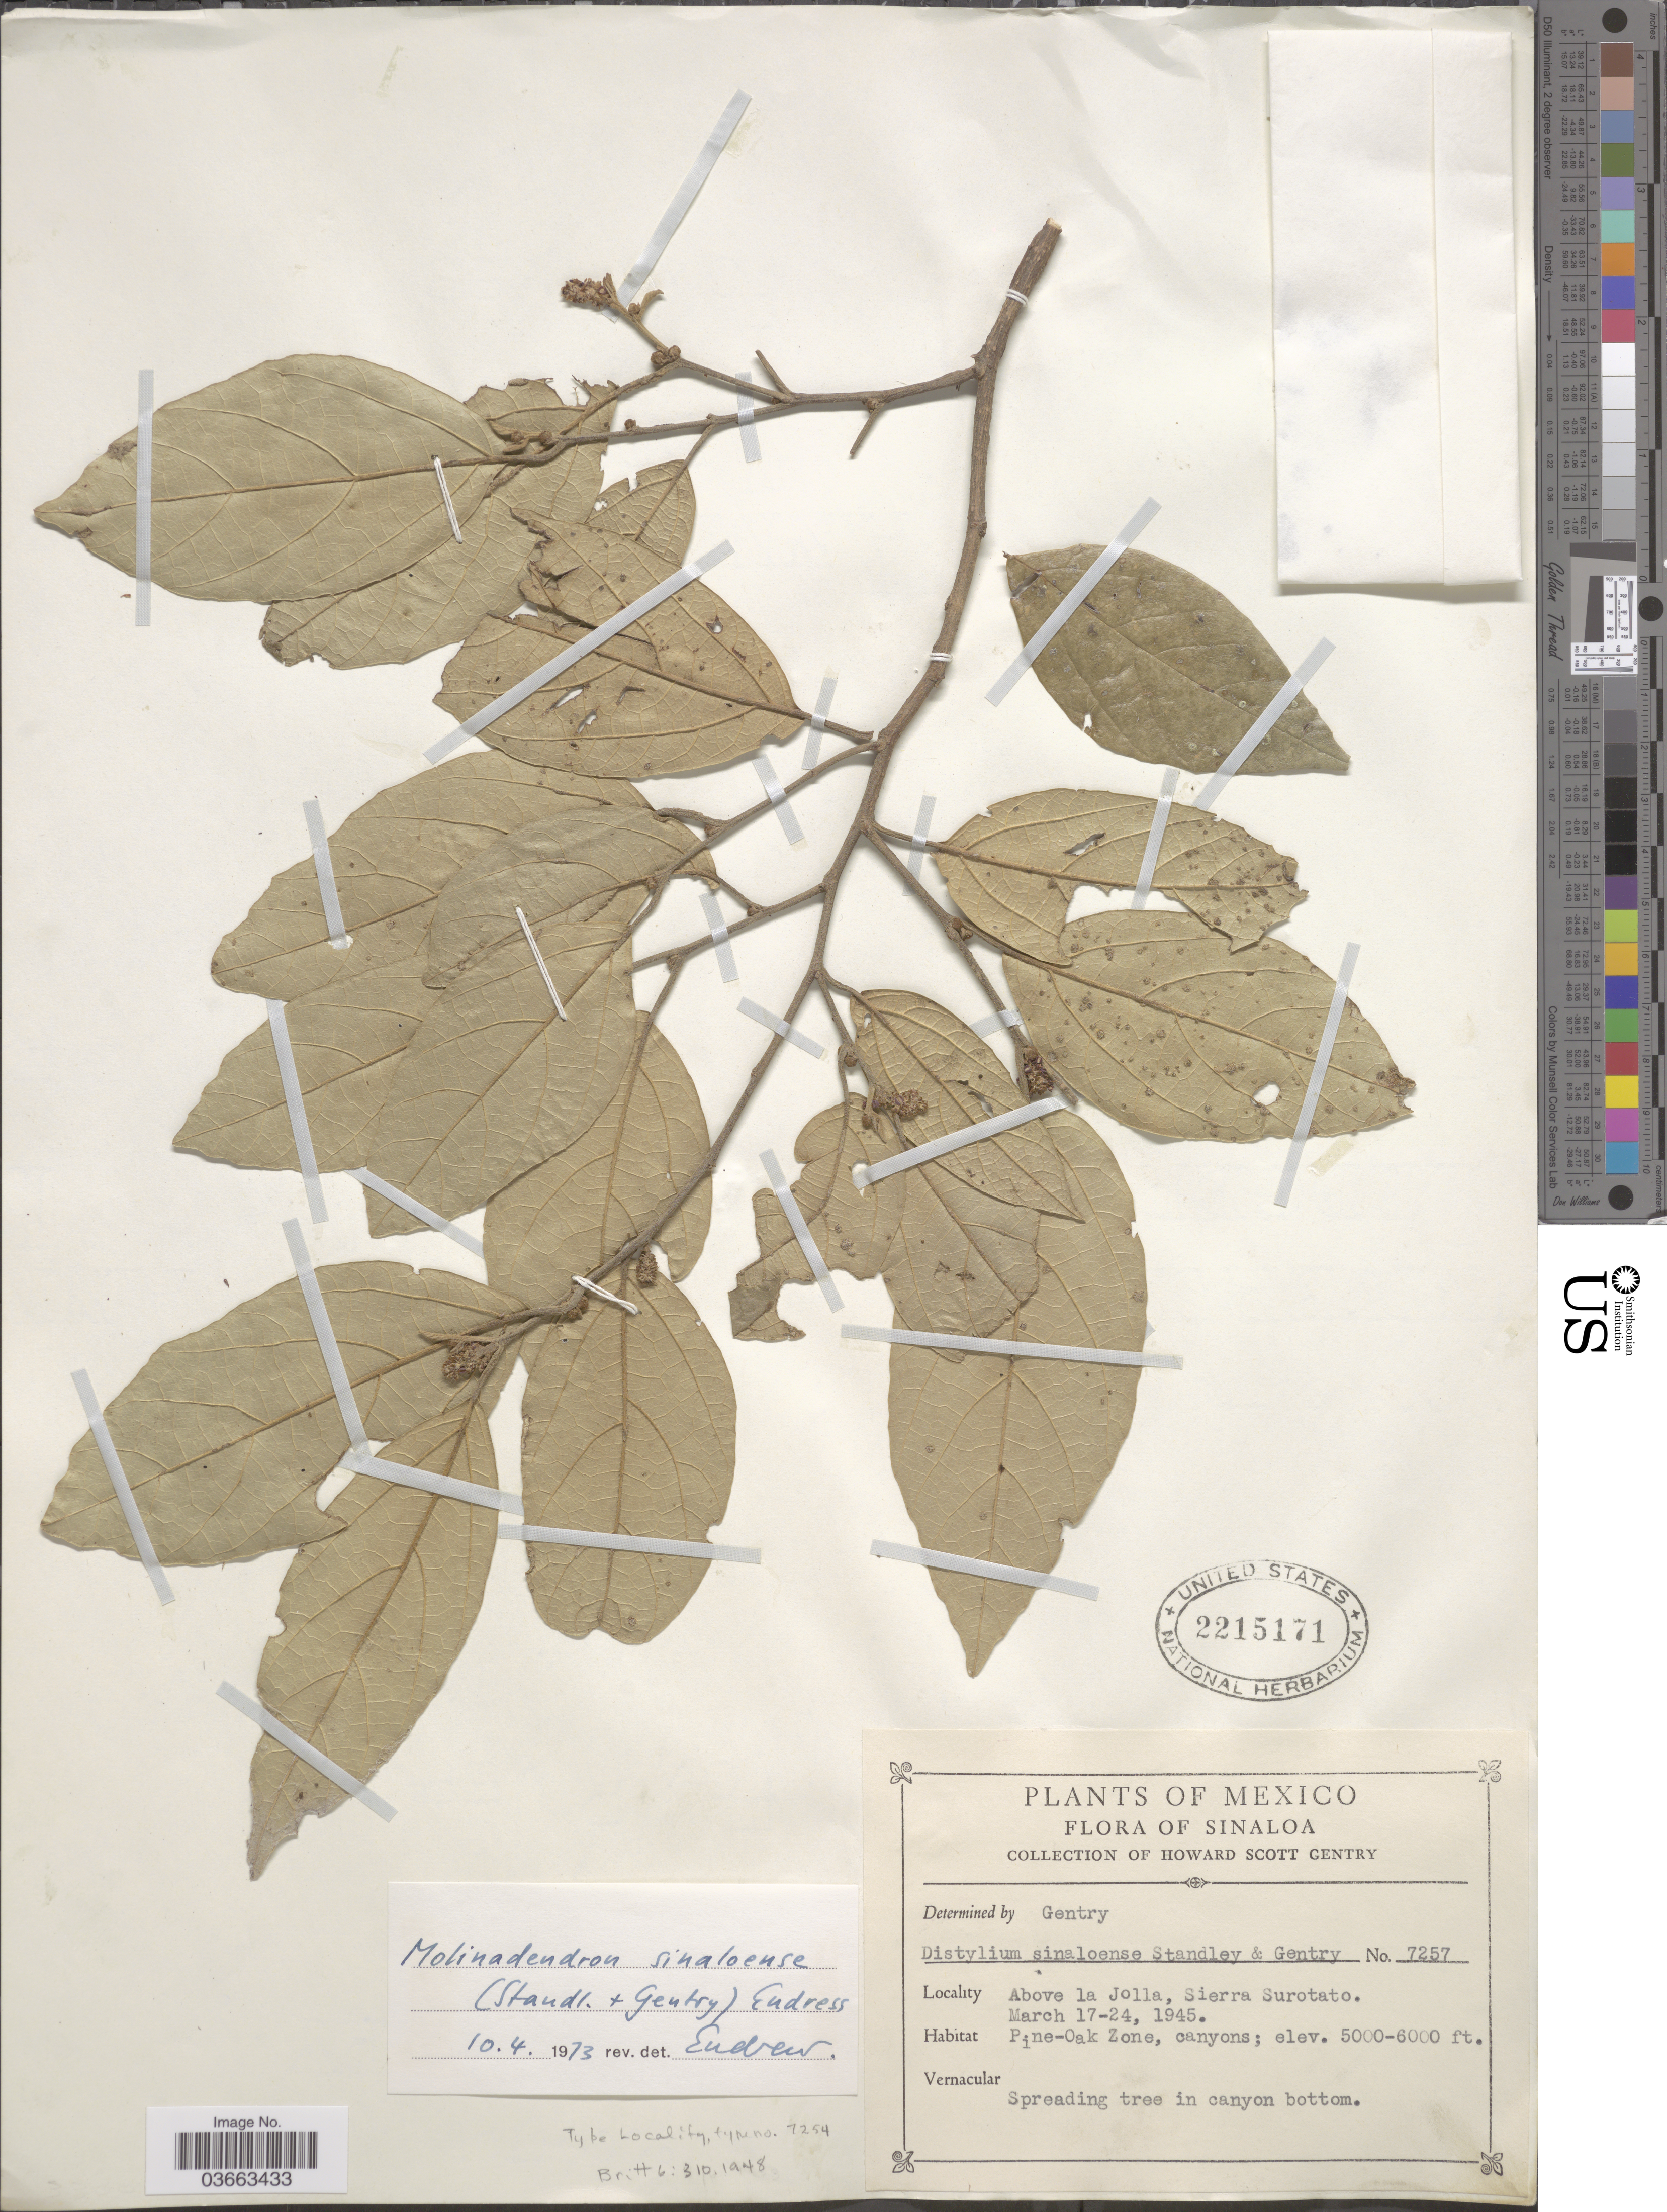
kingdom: Plantae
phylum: Tracheophyta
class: Magnoliopsida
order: Saxifragales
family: Hamamelidaceae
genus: Molinadendron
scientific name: Molinadendron sinaloense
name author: (Standl. & Gentry)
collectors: H. S. Gentry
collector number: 7257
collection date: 1945-03-17/1945-03-24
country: Mexico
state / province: Sinaloa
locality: Above la Jolla, Sierra Surotato.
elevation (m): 1524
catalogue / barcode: US 2215171